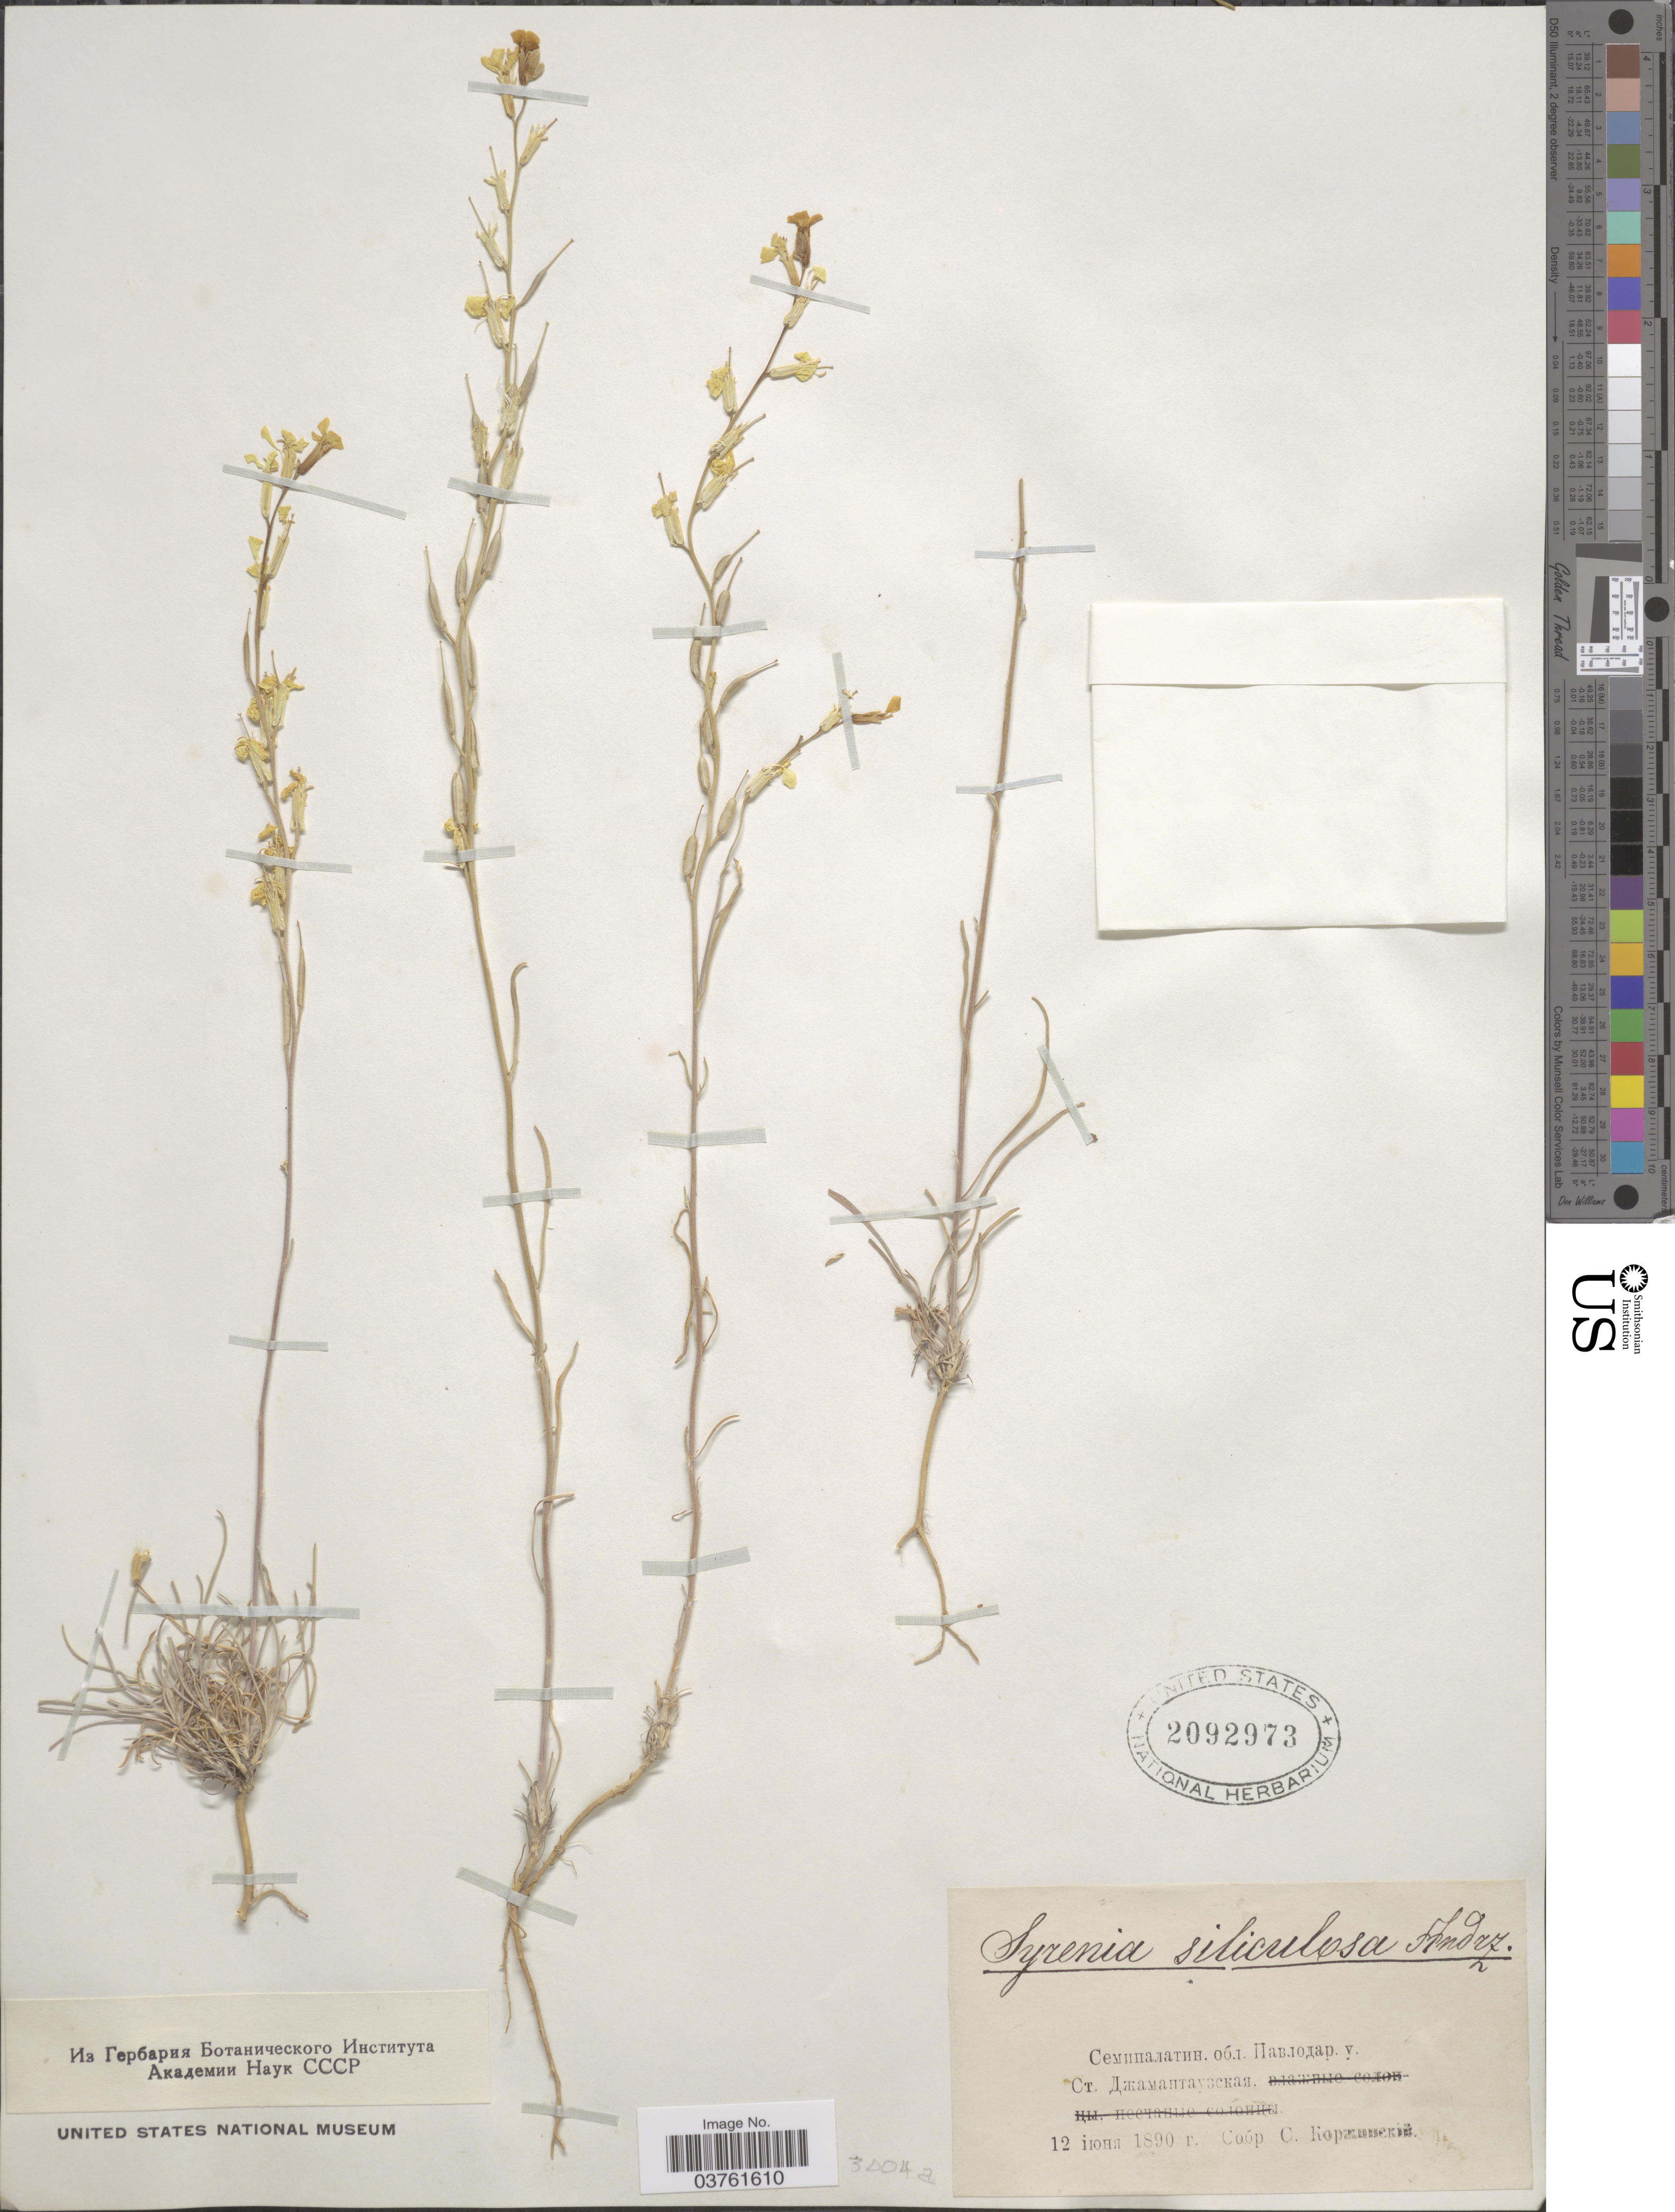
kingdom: Plantae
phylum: Tracheophyta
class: Magnoliopsida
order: Brassicales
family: Brassicaceae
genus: Syrenia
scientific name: Syrenia siliculosa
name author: (M. Bieb.) Andrz. ex C.A. Mey.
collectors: S. Korzchinsky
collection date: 1890-06-12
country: Kazakhstan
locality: Zhamantuz.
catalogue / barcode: US 2092973